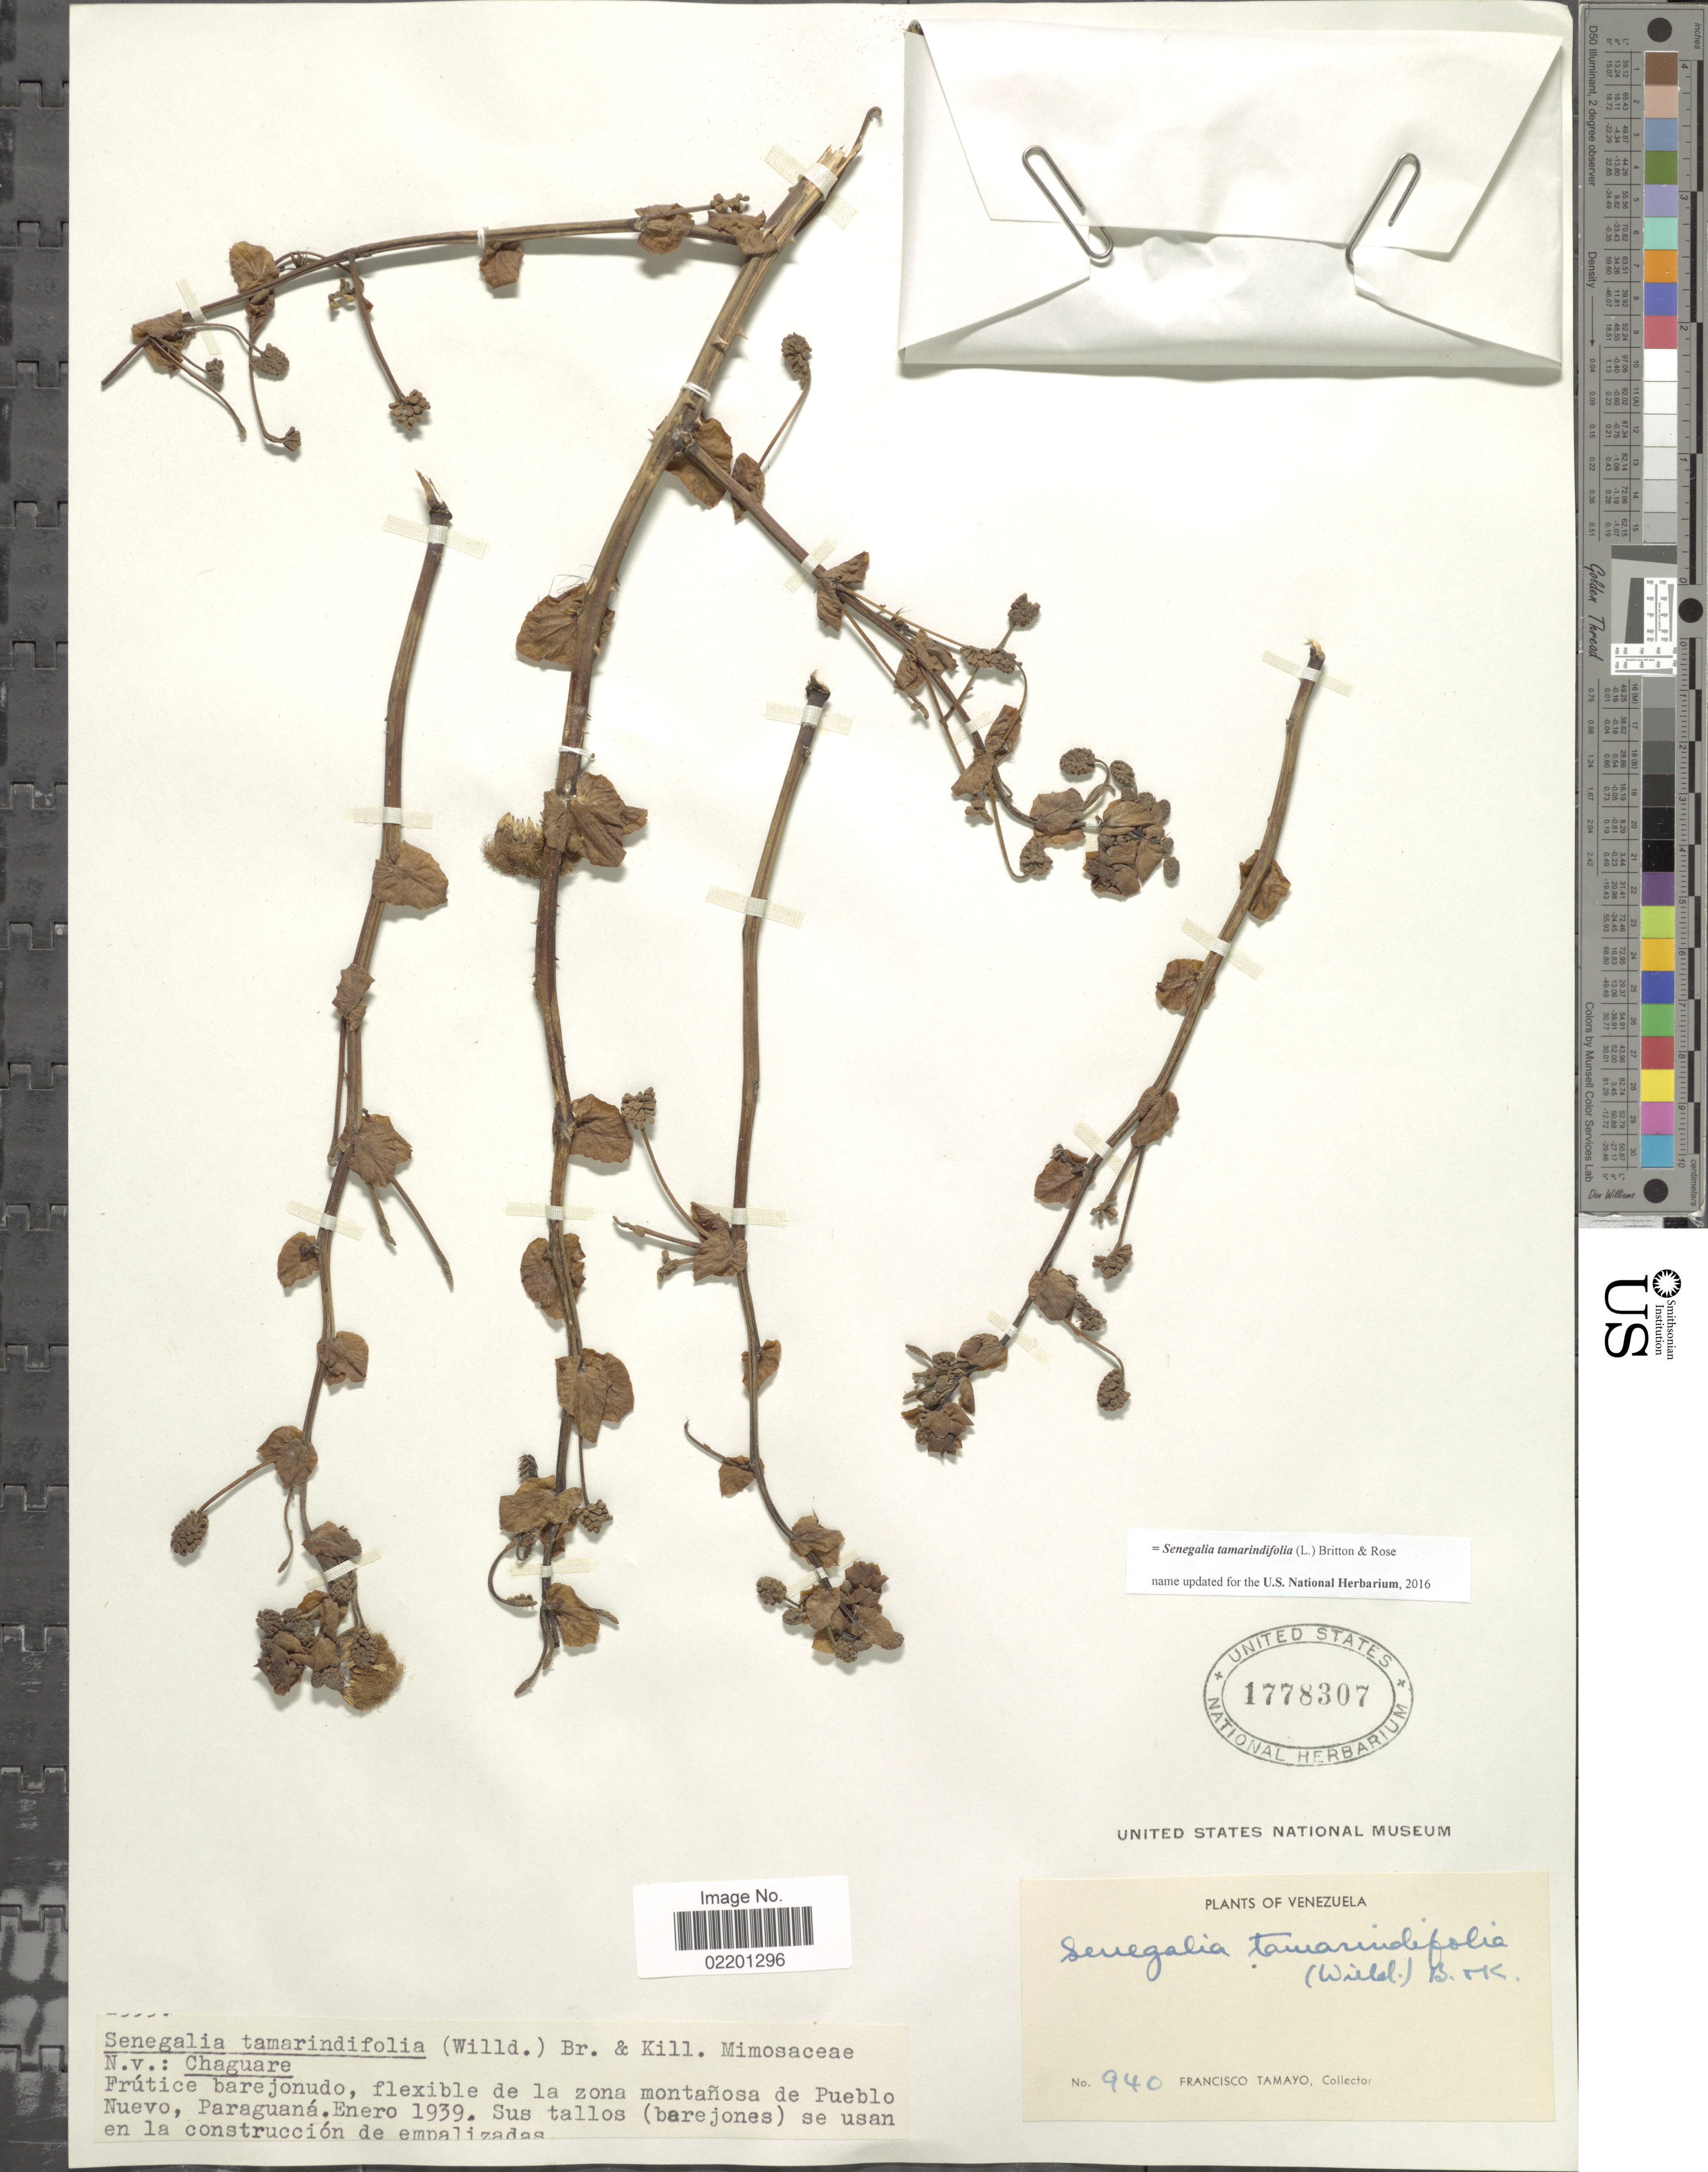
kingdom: Plantae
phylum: Tracheophyta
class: Magnoliopsida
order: Fabales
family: Fabaceae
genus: Senegalia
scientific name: Senegalia tamarindifolia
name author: (L.) Britton & Rose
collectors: F. Tamayo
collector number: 940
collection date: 1939-01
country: Venezuela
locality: Frutice barejonuco, flexibel de la zona montanosa de Pueblo Nuevo, Paraguana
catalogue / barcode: US 1778307